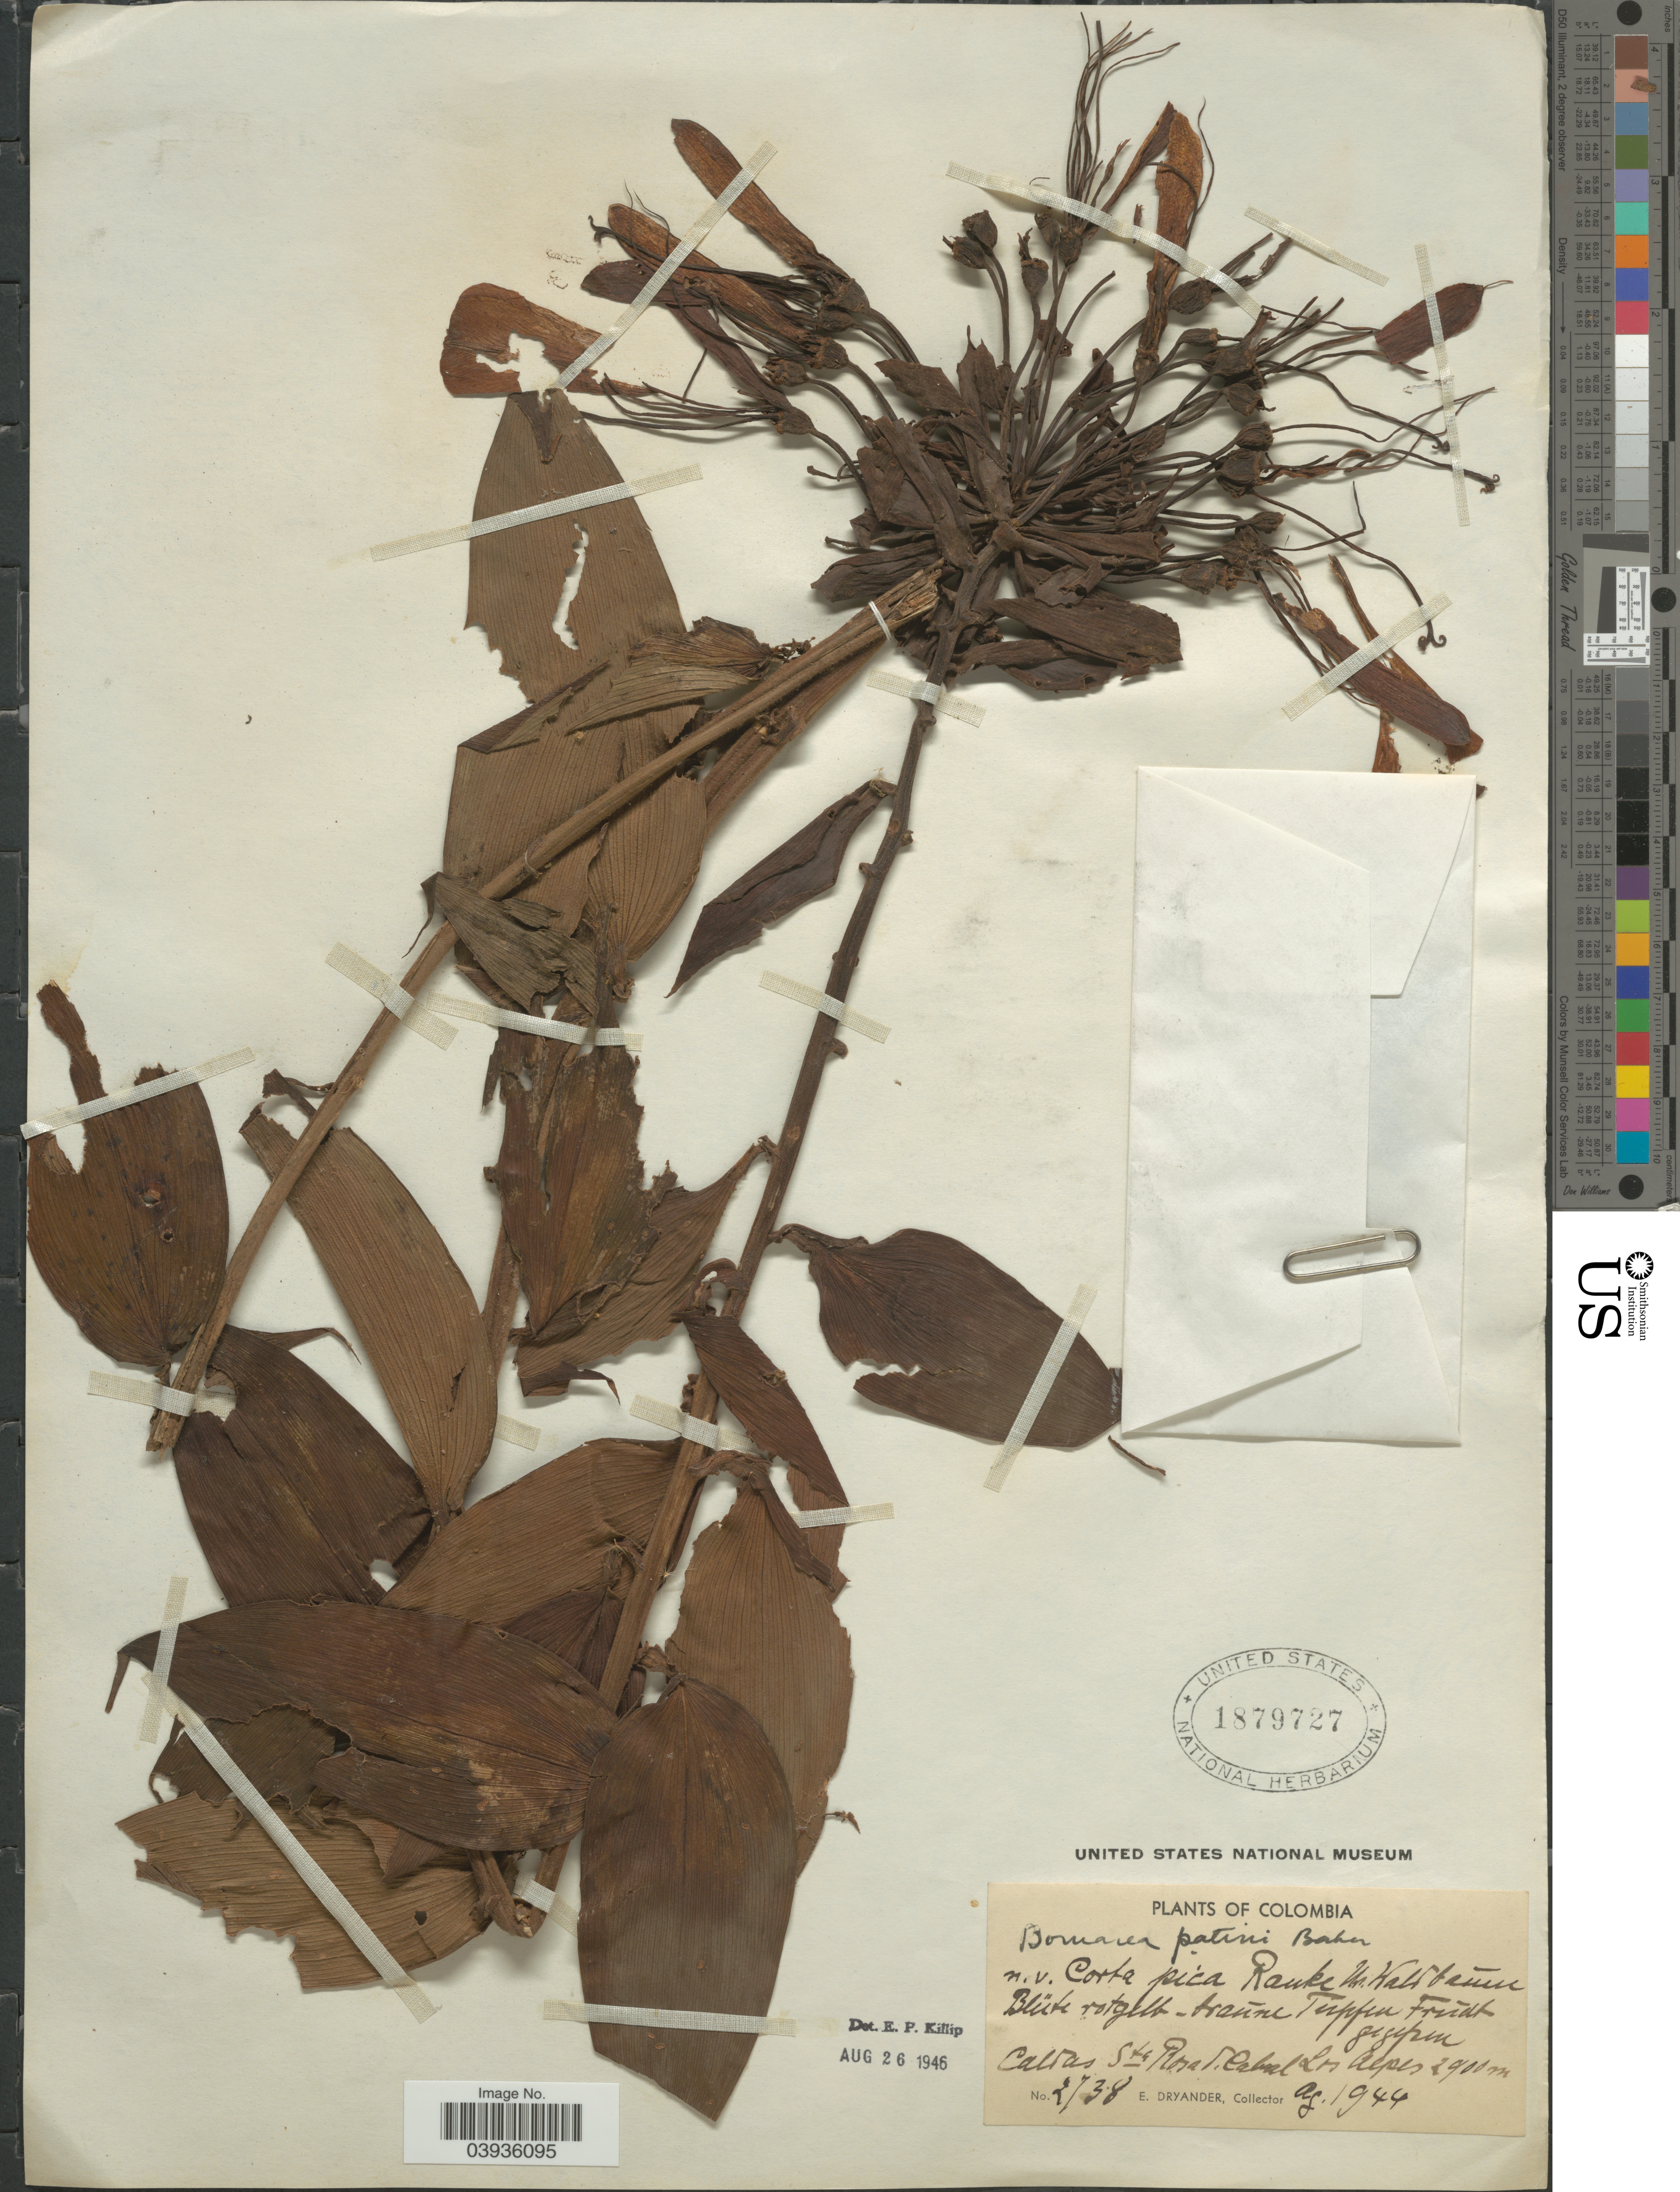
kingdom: Plantae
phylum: Tracheophyta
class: Liliopsida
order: Liliales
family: Alstroemeriaceae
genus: Bomarea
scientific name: Bomarea patinii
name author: Baker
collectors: E. Dryander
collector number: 2738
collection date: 1944-08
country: Colombia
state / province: Caldas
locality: Sta. Rosa S. Cabal Los Alpes.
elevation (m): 2900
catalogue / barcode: US 1879727